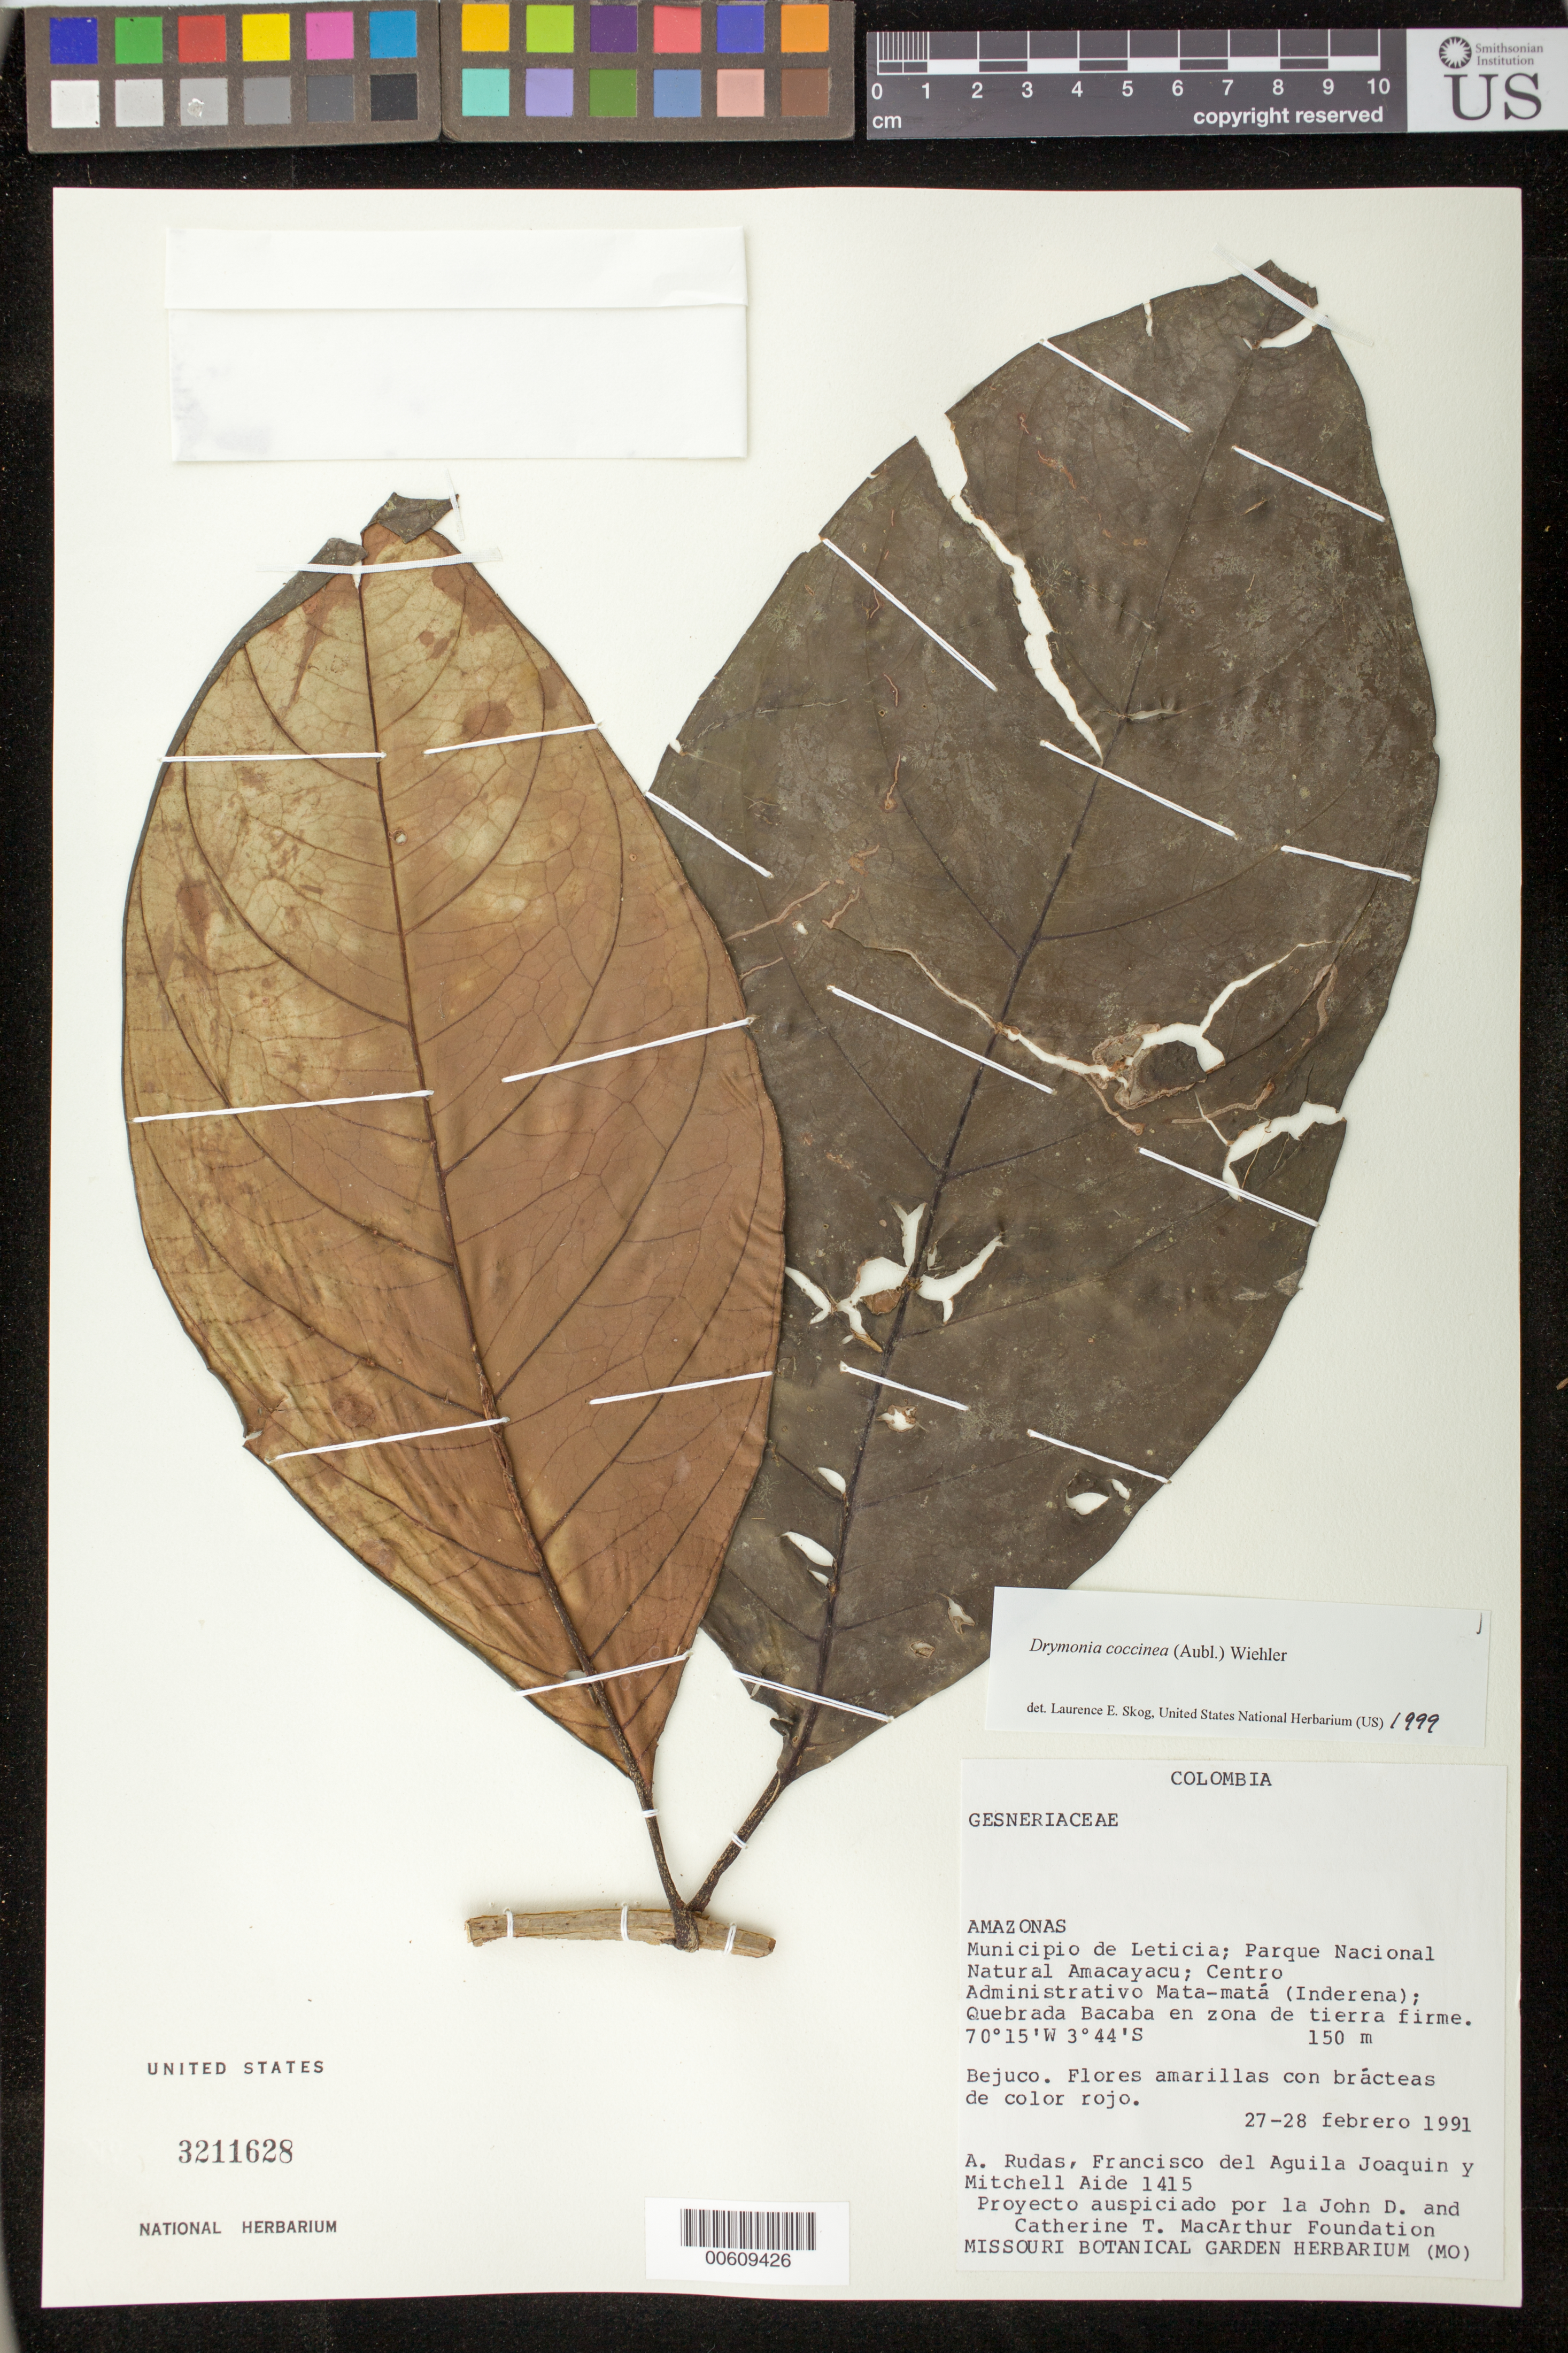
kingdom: Plantae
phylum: Tracheophyta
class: Magnoliopsida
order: Lamiales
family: Gesneriaceae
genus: Drymonia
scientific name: Drymonia coccinea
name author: (Aubl.) Wiehler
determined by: Skog, Laurence E.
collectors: A. Rudas, F. Aguila Joaquin & M. Aide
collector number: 1415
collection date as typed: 27-28 Feb 1991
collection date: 1991-02-27/1991-02-28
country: Colombia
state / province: Amazônas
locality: Mpio. de Leticia; Parque Nacional Natural Amacayacu; Centro Administrativo Mata-matá (Inderena); Quebrada Bacaba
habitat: En zona de tierra firme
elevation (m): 150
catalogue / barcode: US 3211628